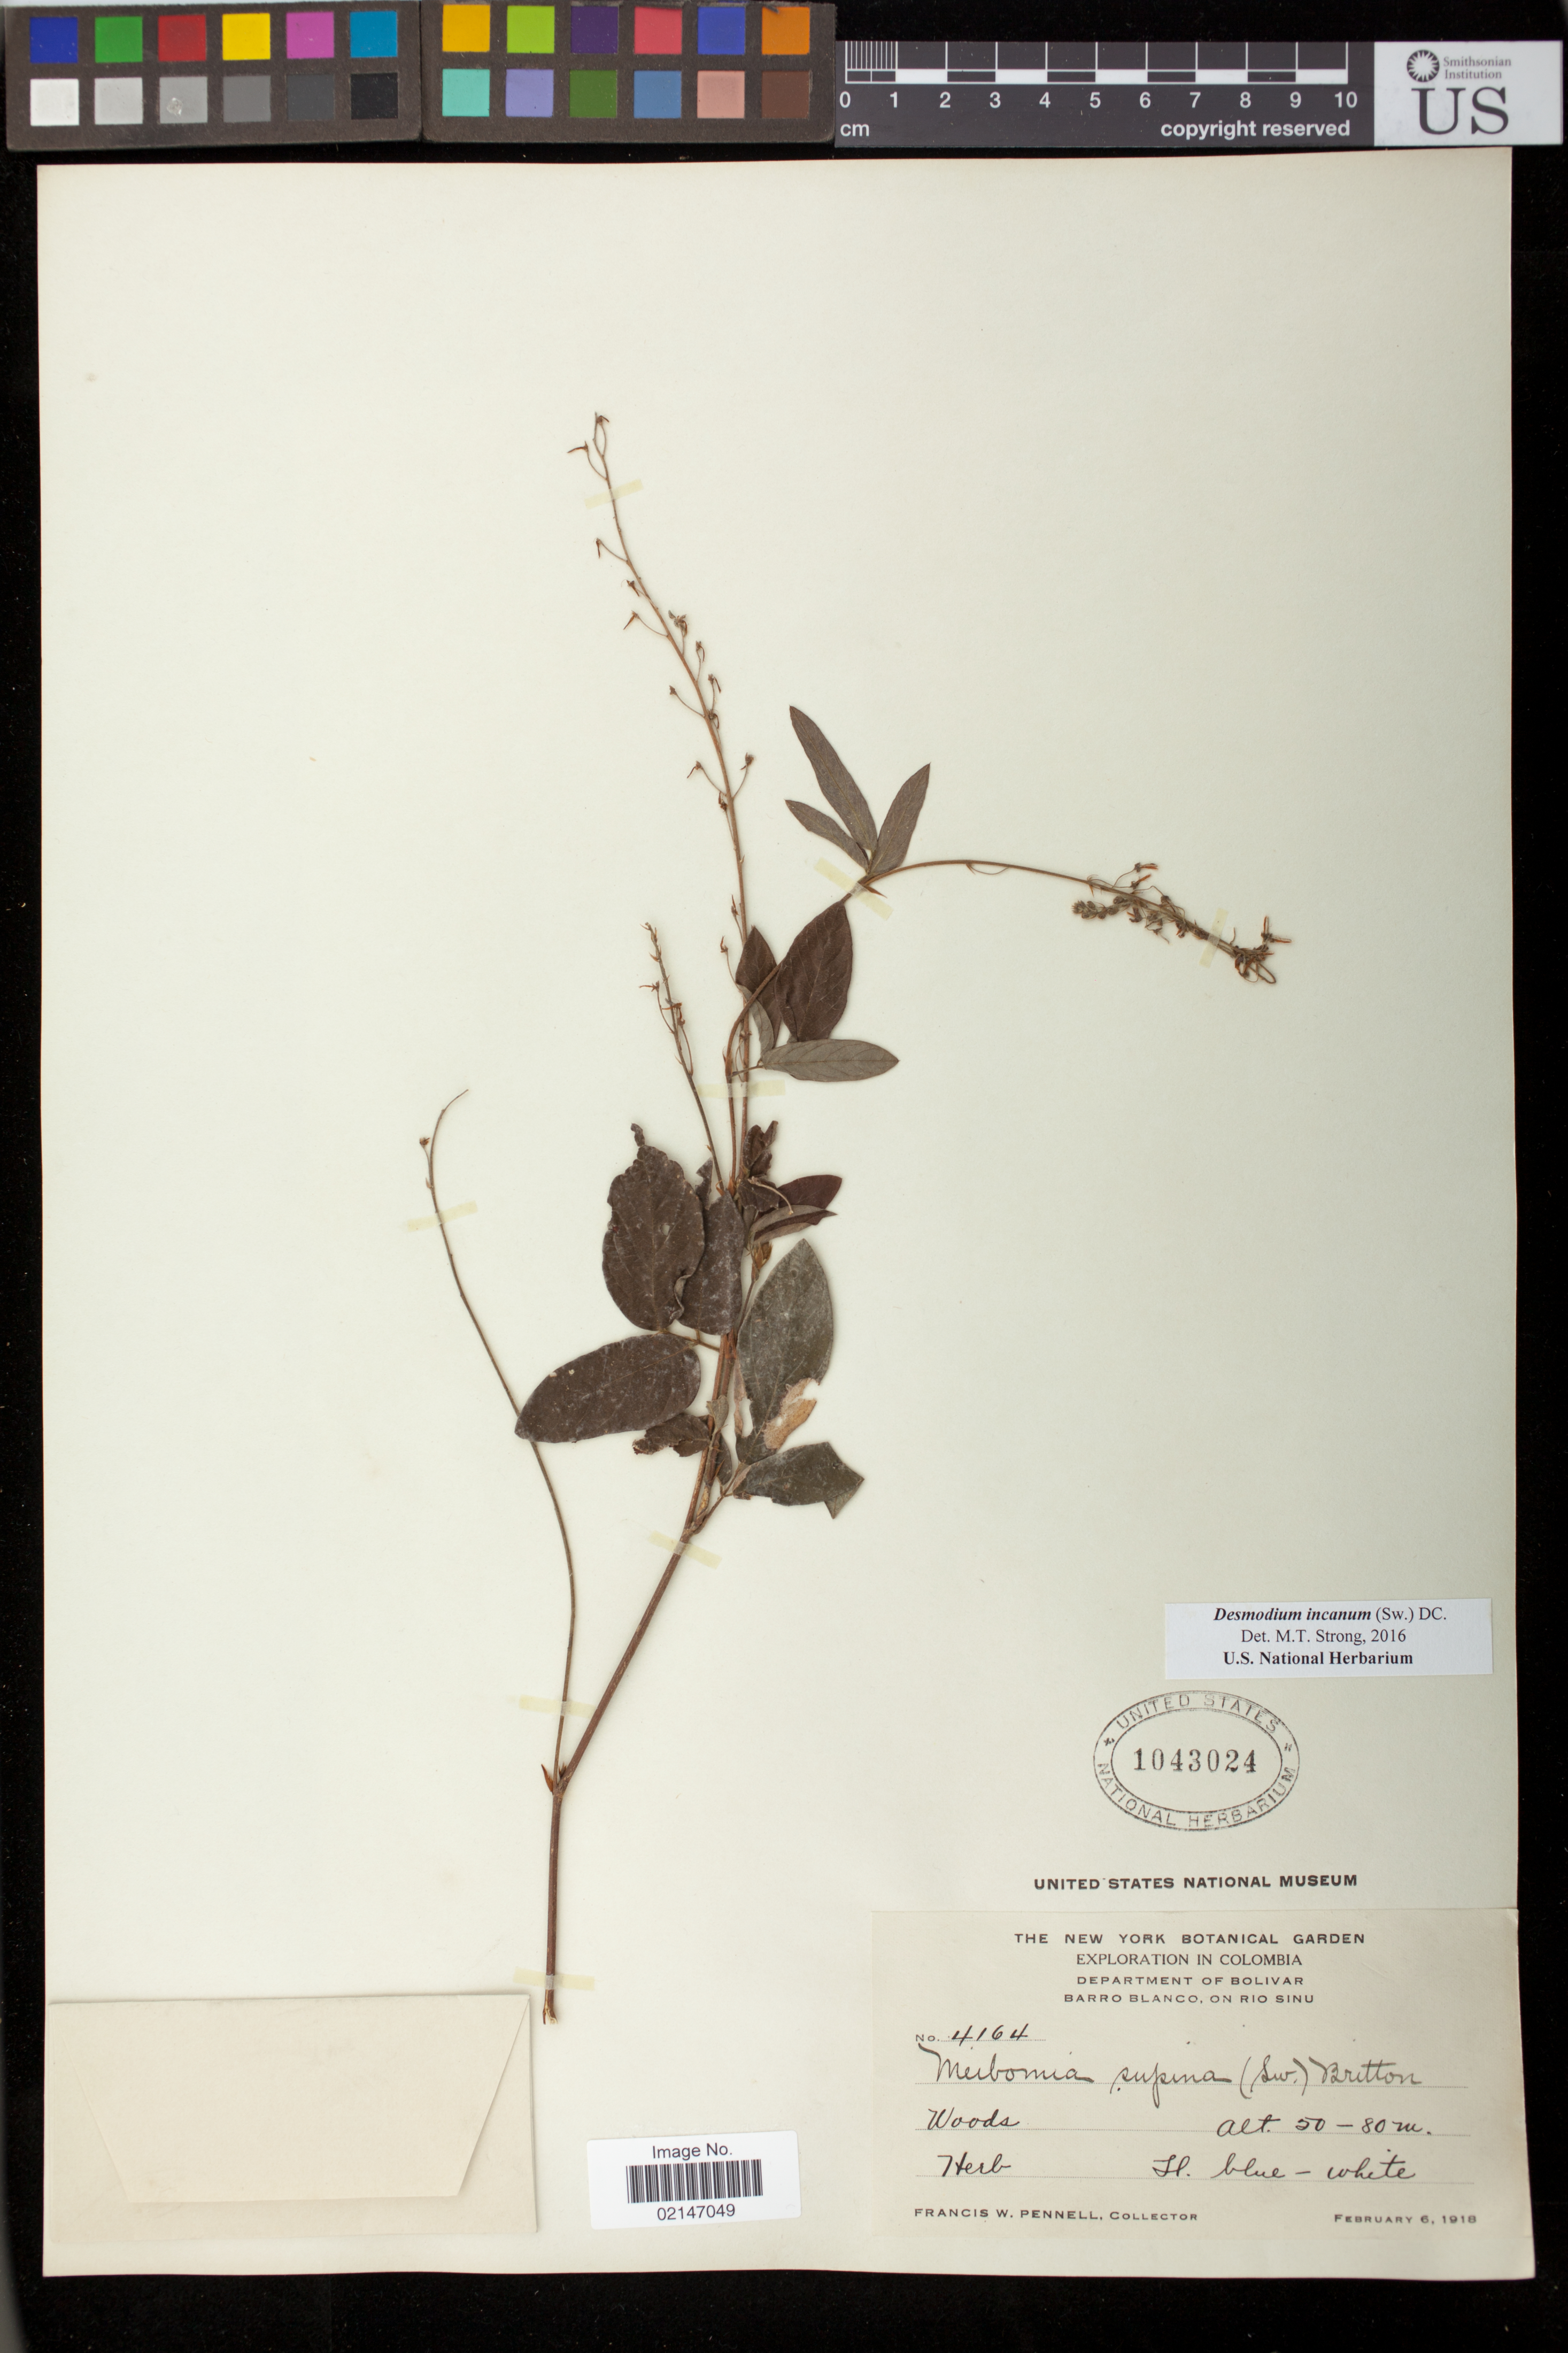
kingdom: Plantae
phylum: Tracheophyta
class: Magnoliopsida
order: Fabales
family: Fabaceae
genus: Desmodium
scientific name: Desmodium incanum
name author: (Sw.) DC.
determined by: Strong, Mark T., (BOT), Smithsonian Institution - National Museum of Natural History (UNITED STATES)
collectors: F. W. Pennell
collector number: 4164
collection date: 1918-02-06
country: Colombia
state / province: Bolivar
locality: Barro Blanco, on Rio Sinu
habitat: Woods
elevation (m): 50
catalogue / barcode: US 1043024